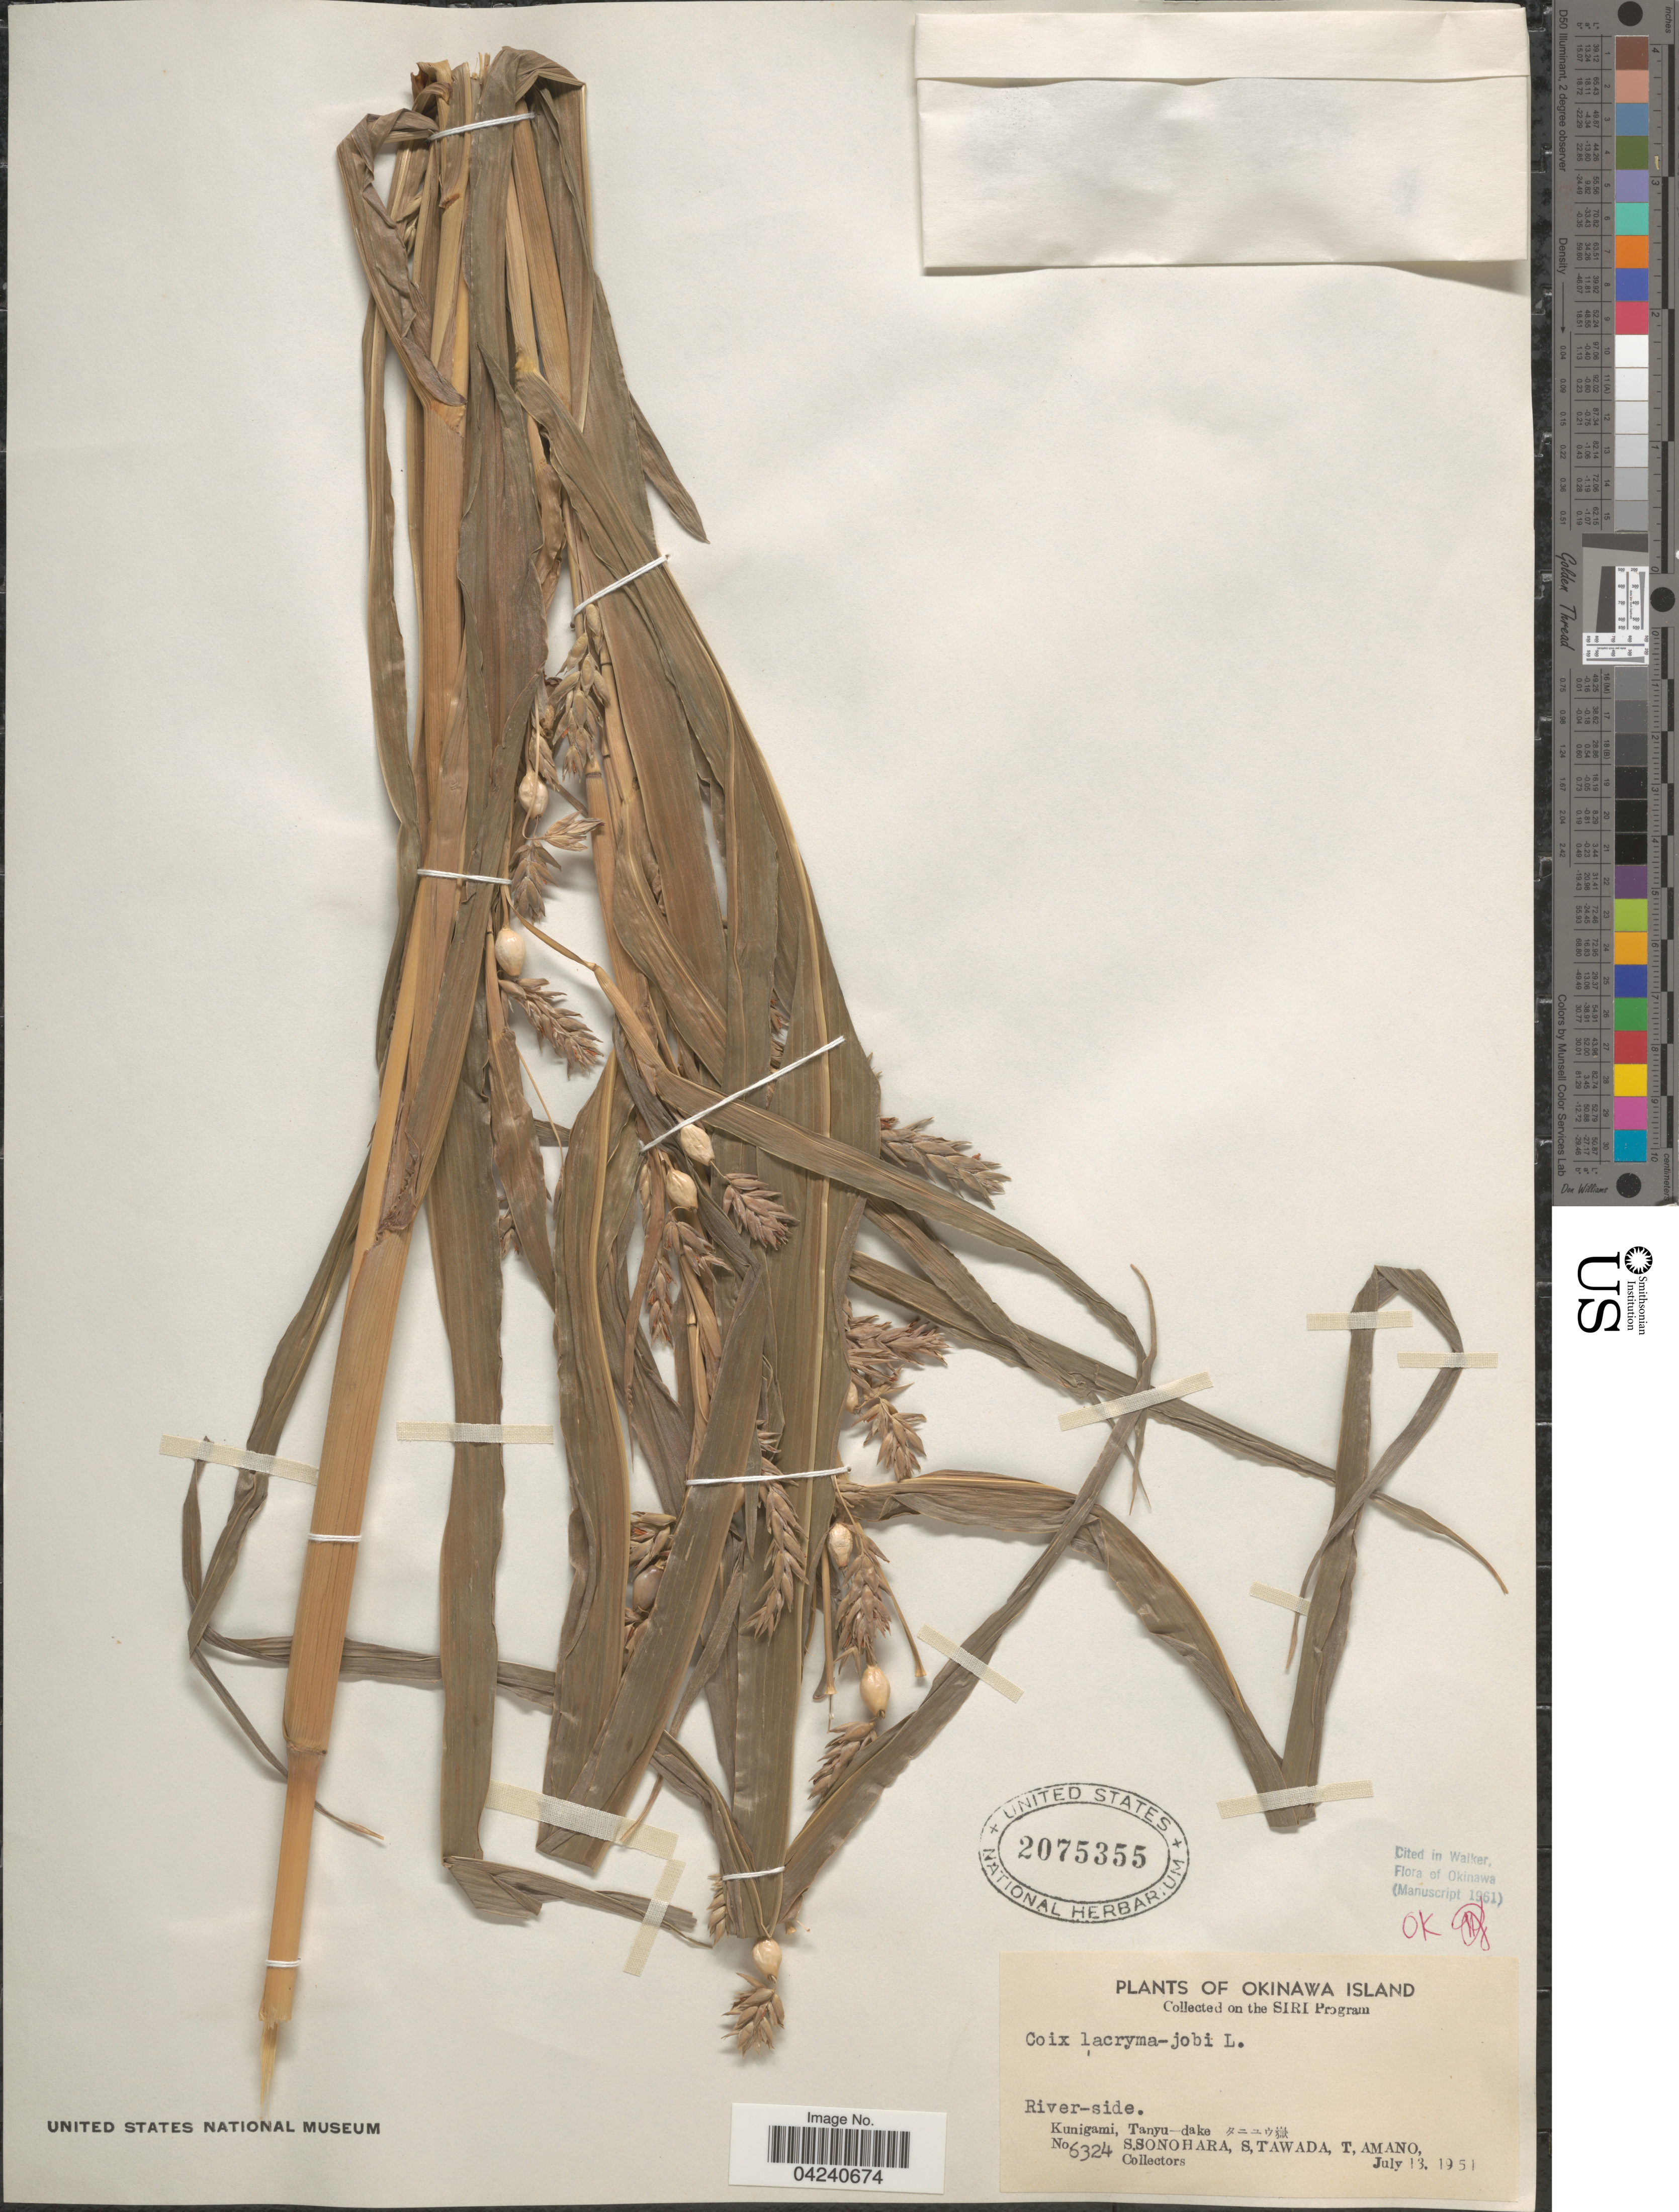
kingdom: Plantae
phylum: Tracheophyta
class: Liliopsida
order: Poales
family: Poaceae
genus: Coix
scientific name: Coix lacryma-jobi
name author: L.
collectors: S. Sonohara, S. Tawada & T. Amano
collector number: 6324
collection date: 1951-07-13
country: Japan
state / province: Okinawa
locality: Okinawa Island. River-side. Kunigami, Tanyu-dake X.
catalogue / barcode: US 2075355